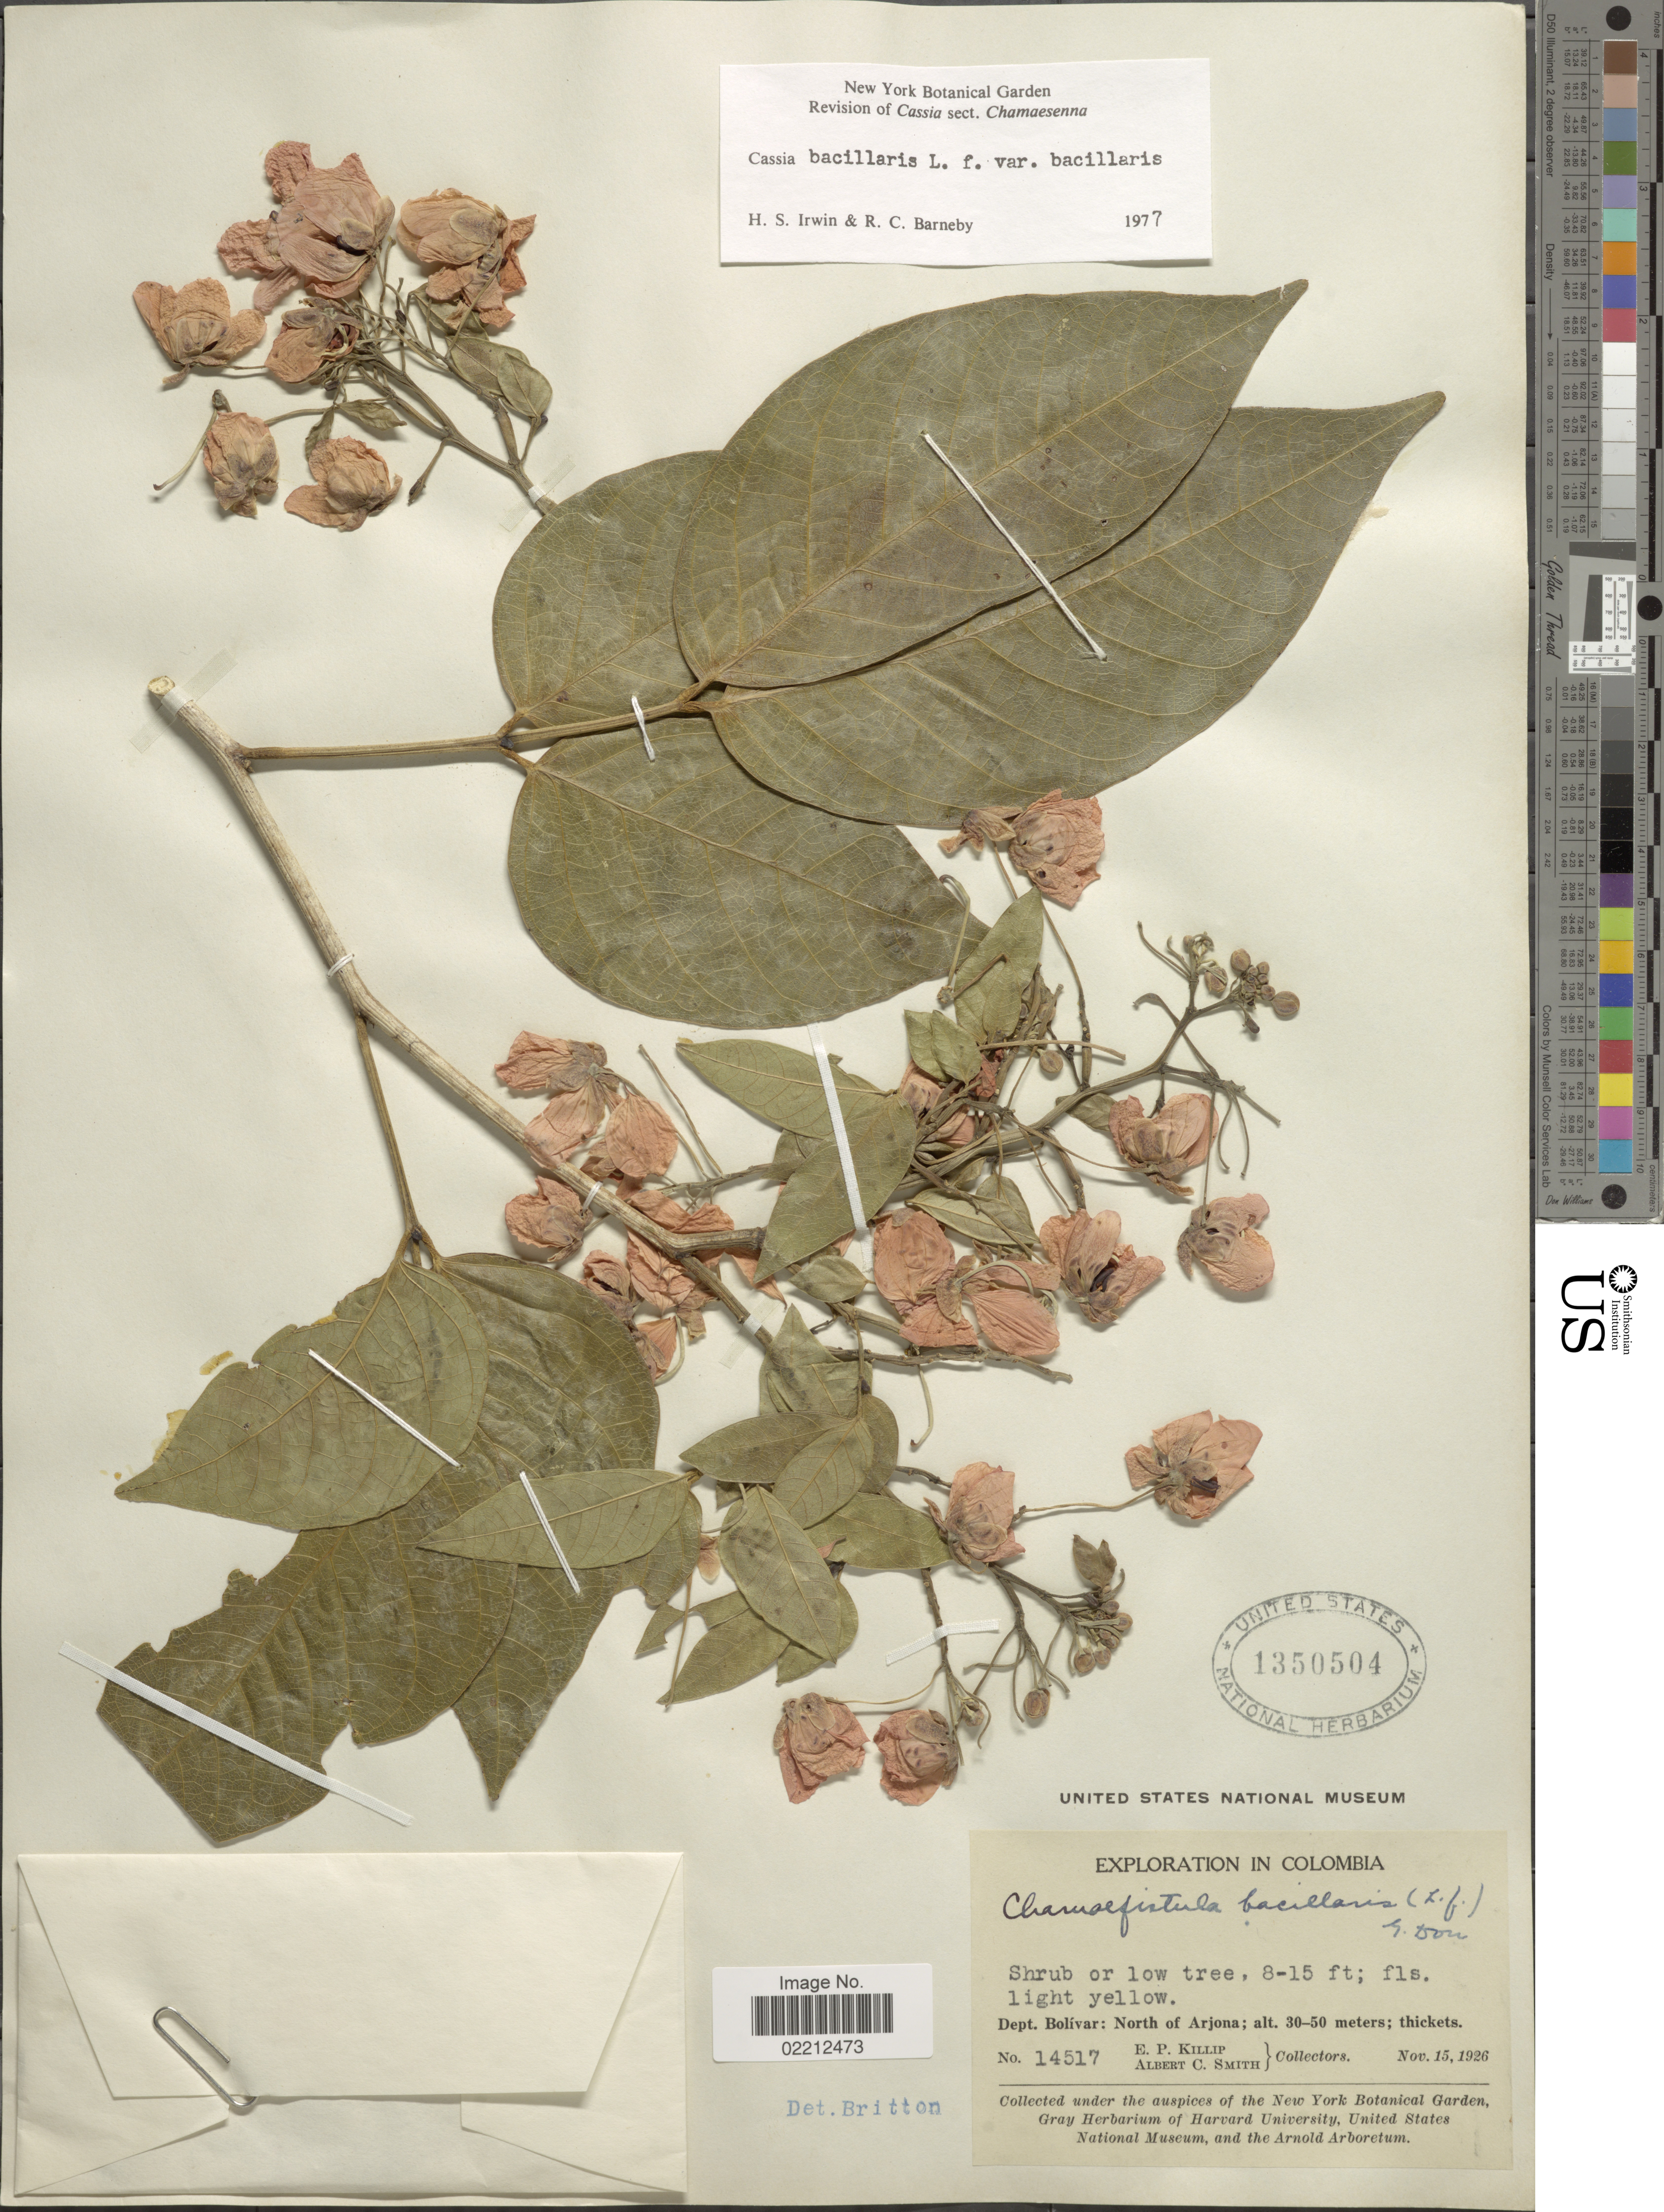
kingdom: Plantae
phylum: Tracheophyta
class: Magnoliopsida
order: Fabales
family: Fabaceae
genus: Senna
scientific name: Senna bacillaris var. bacillaris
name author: (L. f.) H.S. Irwin & Barneby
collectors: E. P. Killip & A. C. Smith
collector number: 14517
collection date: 1926-11-15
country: Colombia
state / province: Bolívar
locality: Dept.Bolivar: North of Arjona.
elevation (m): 30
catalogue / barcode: US 1350504